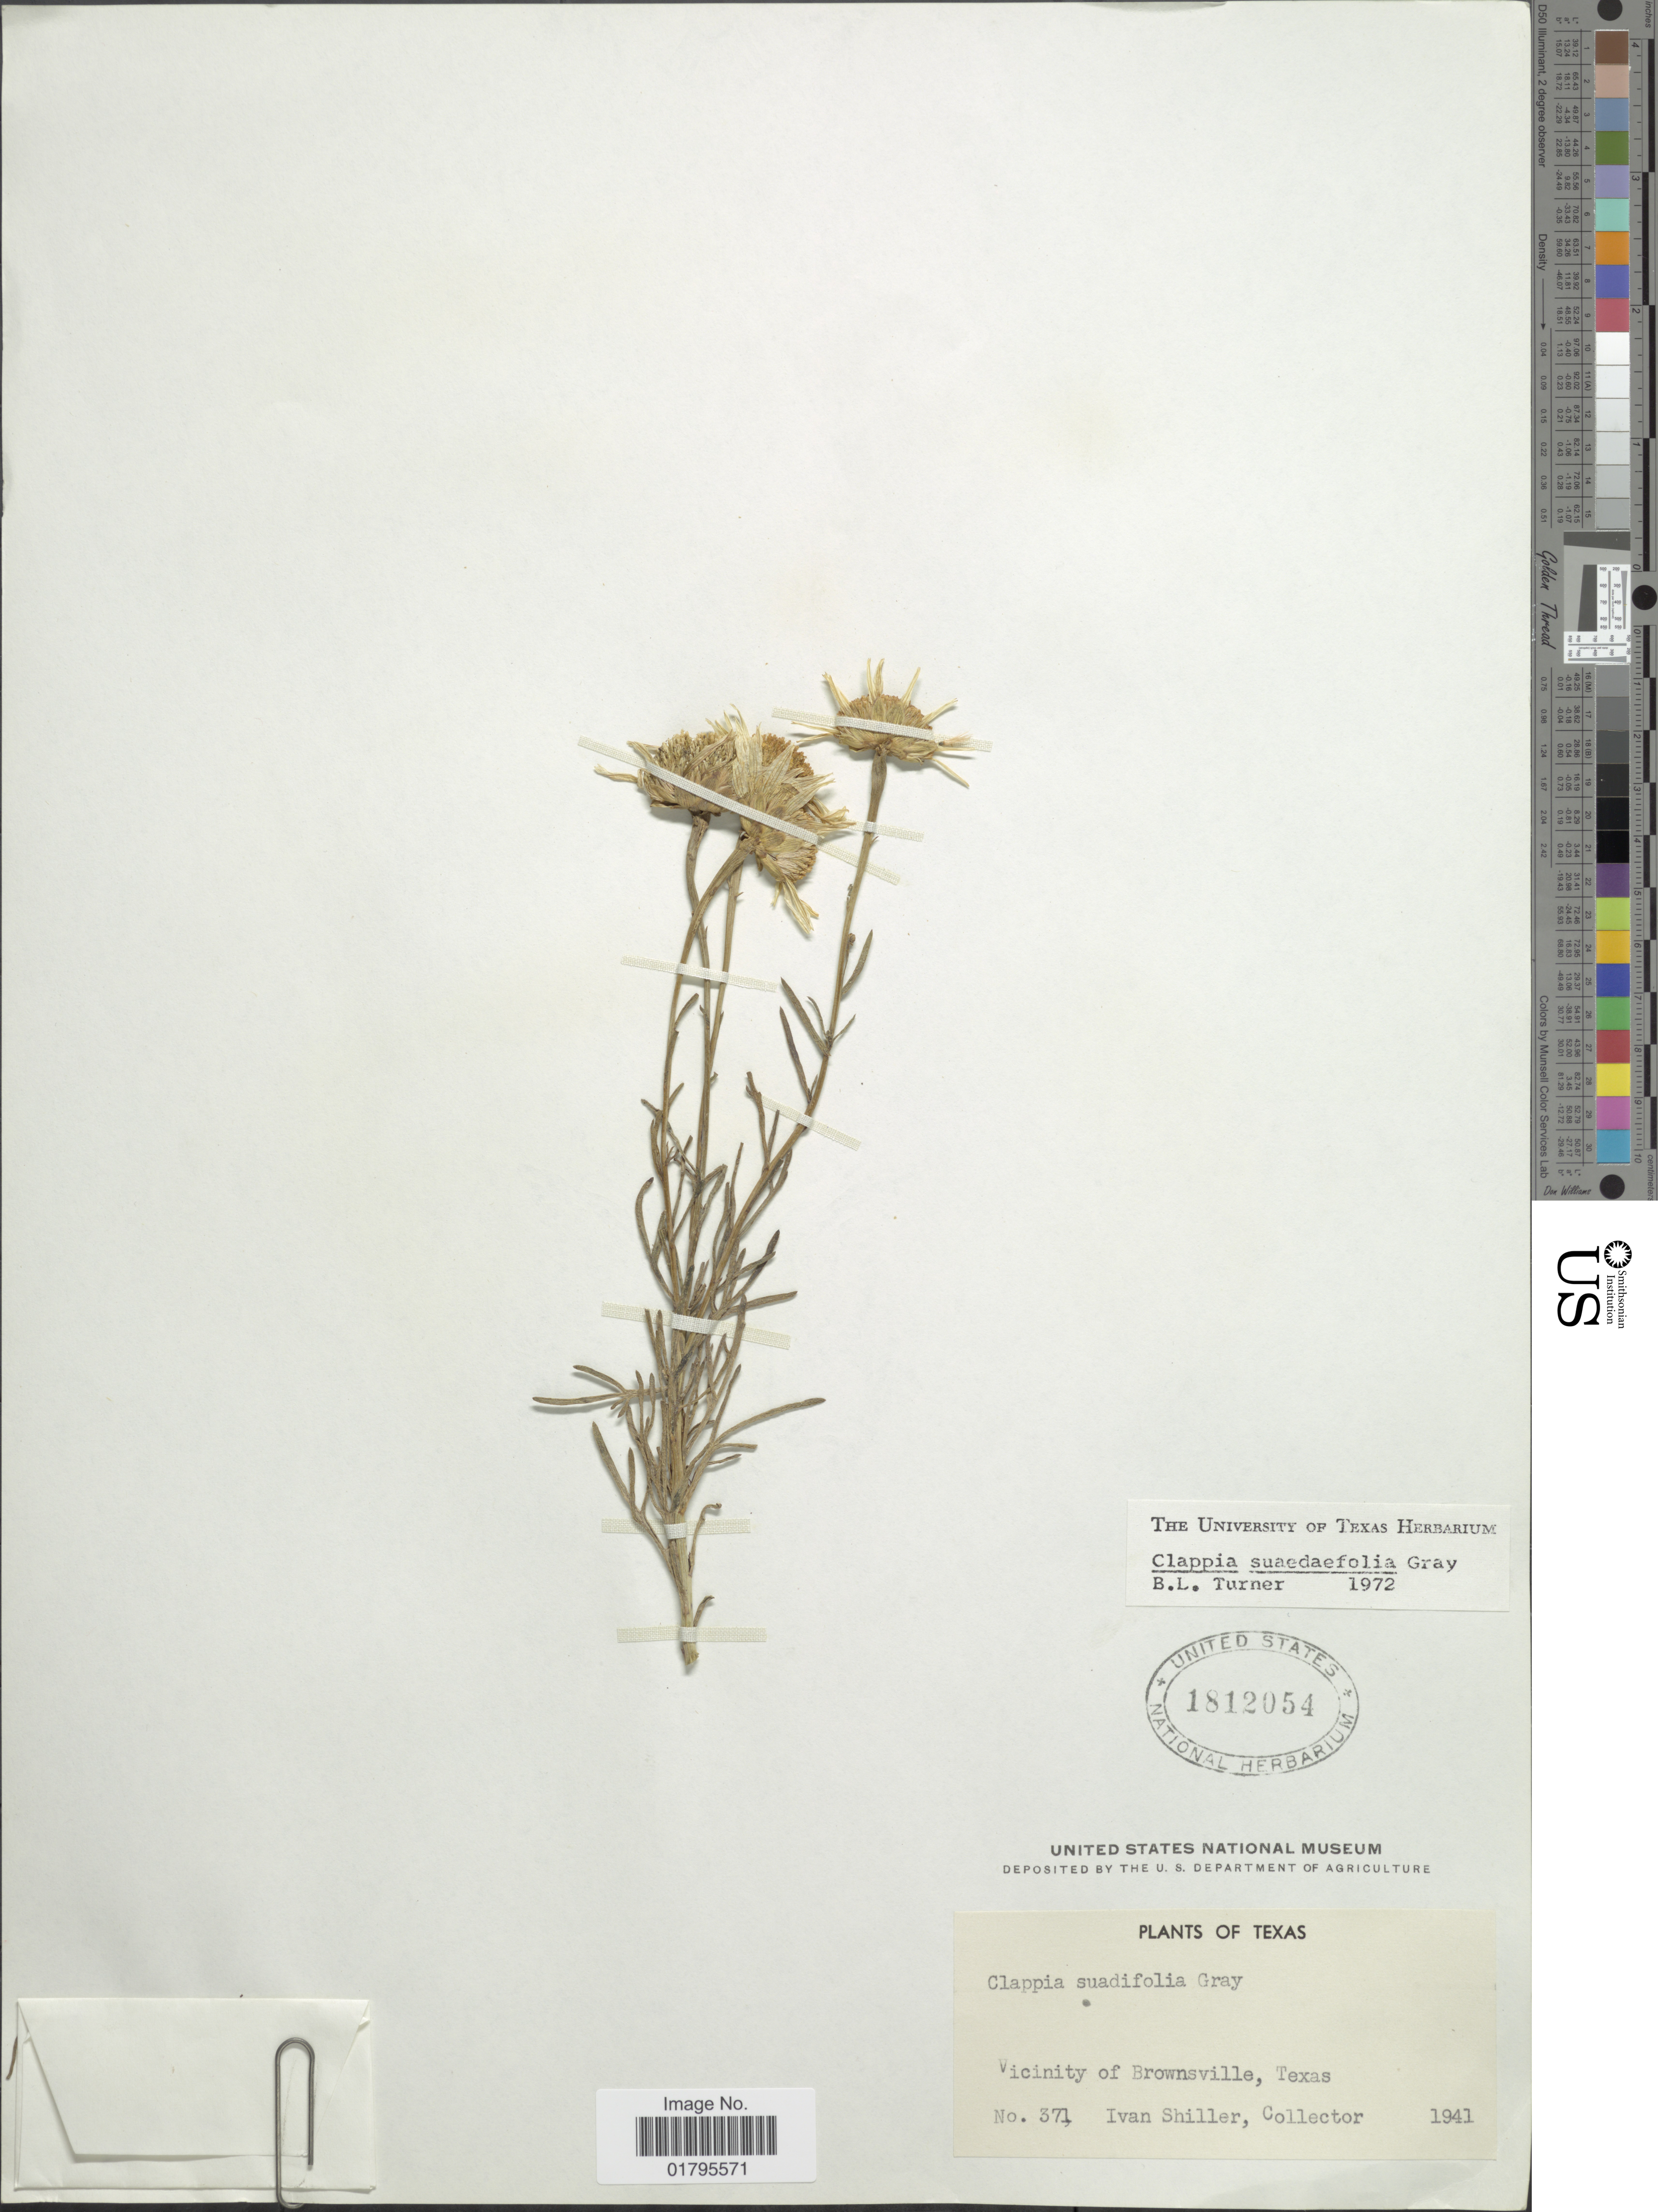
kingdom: Plantae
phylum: Tracheophyta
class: Magnoliopsida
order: Asterales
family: Asteraceae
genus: Clappia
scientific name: Clappia suaedaefolia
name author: A. Gray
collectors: I. Shiller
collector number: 371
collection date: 1941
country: United States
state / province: Texas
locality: Vicinity of Brownsville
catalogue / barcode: US 1812054